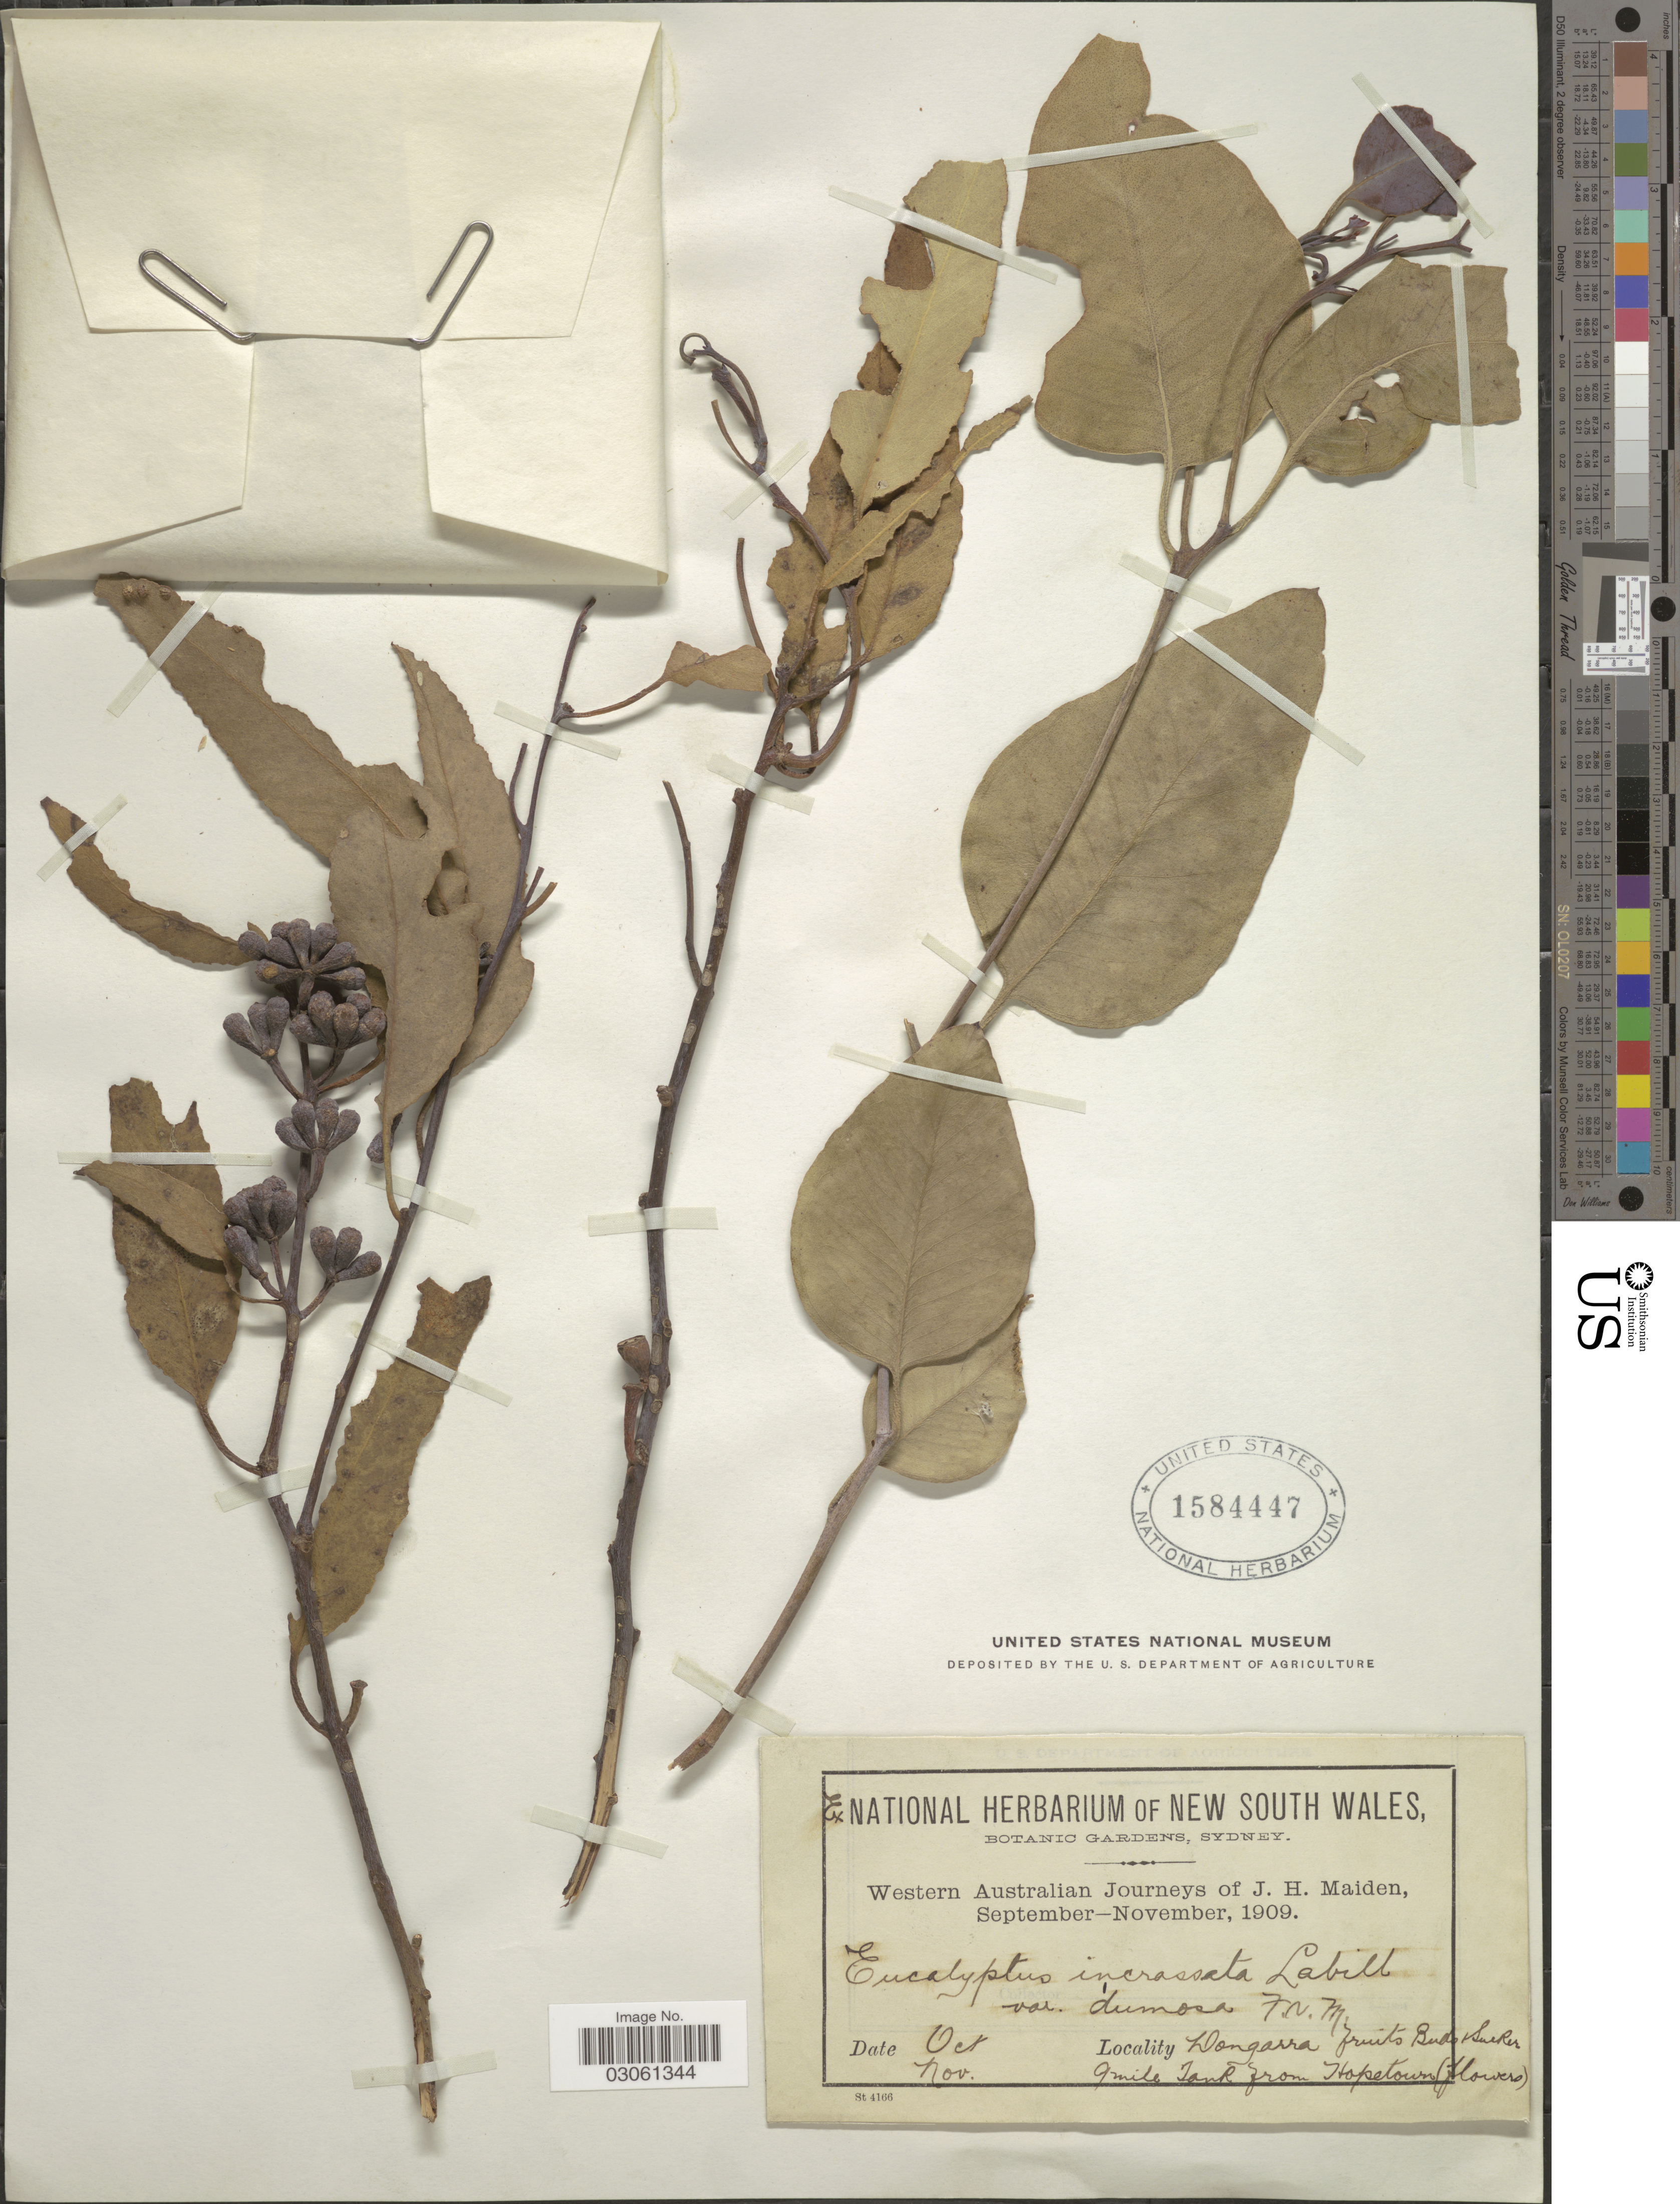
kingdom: Plantae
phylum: Tracheophyta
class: Magnoliopsida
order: Myrtales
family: Myrtaceae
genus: Eucalyptus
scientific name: Eucalyptus incrassata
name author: Labill.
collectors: J. Maiden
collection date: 1909-10/1909-11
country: Australia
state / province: Western Australia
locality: Wongarra fruits Buds Sucker. 9 mile Tank from Hopetown (flowers).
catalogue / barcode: US 1584447